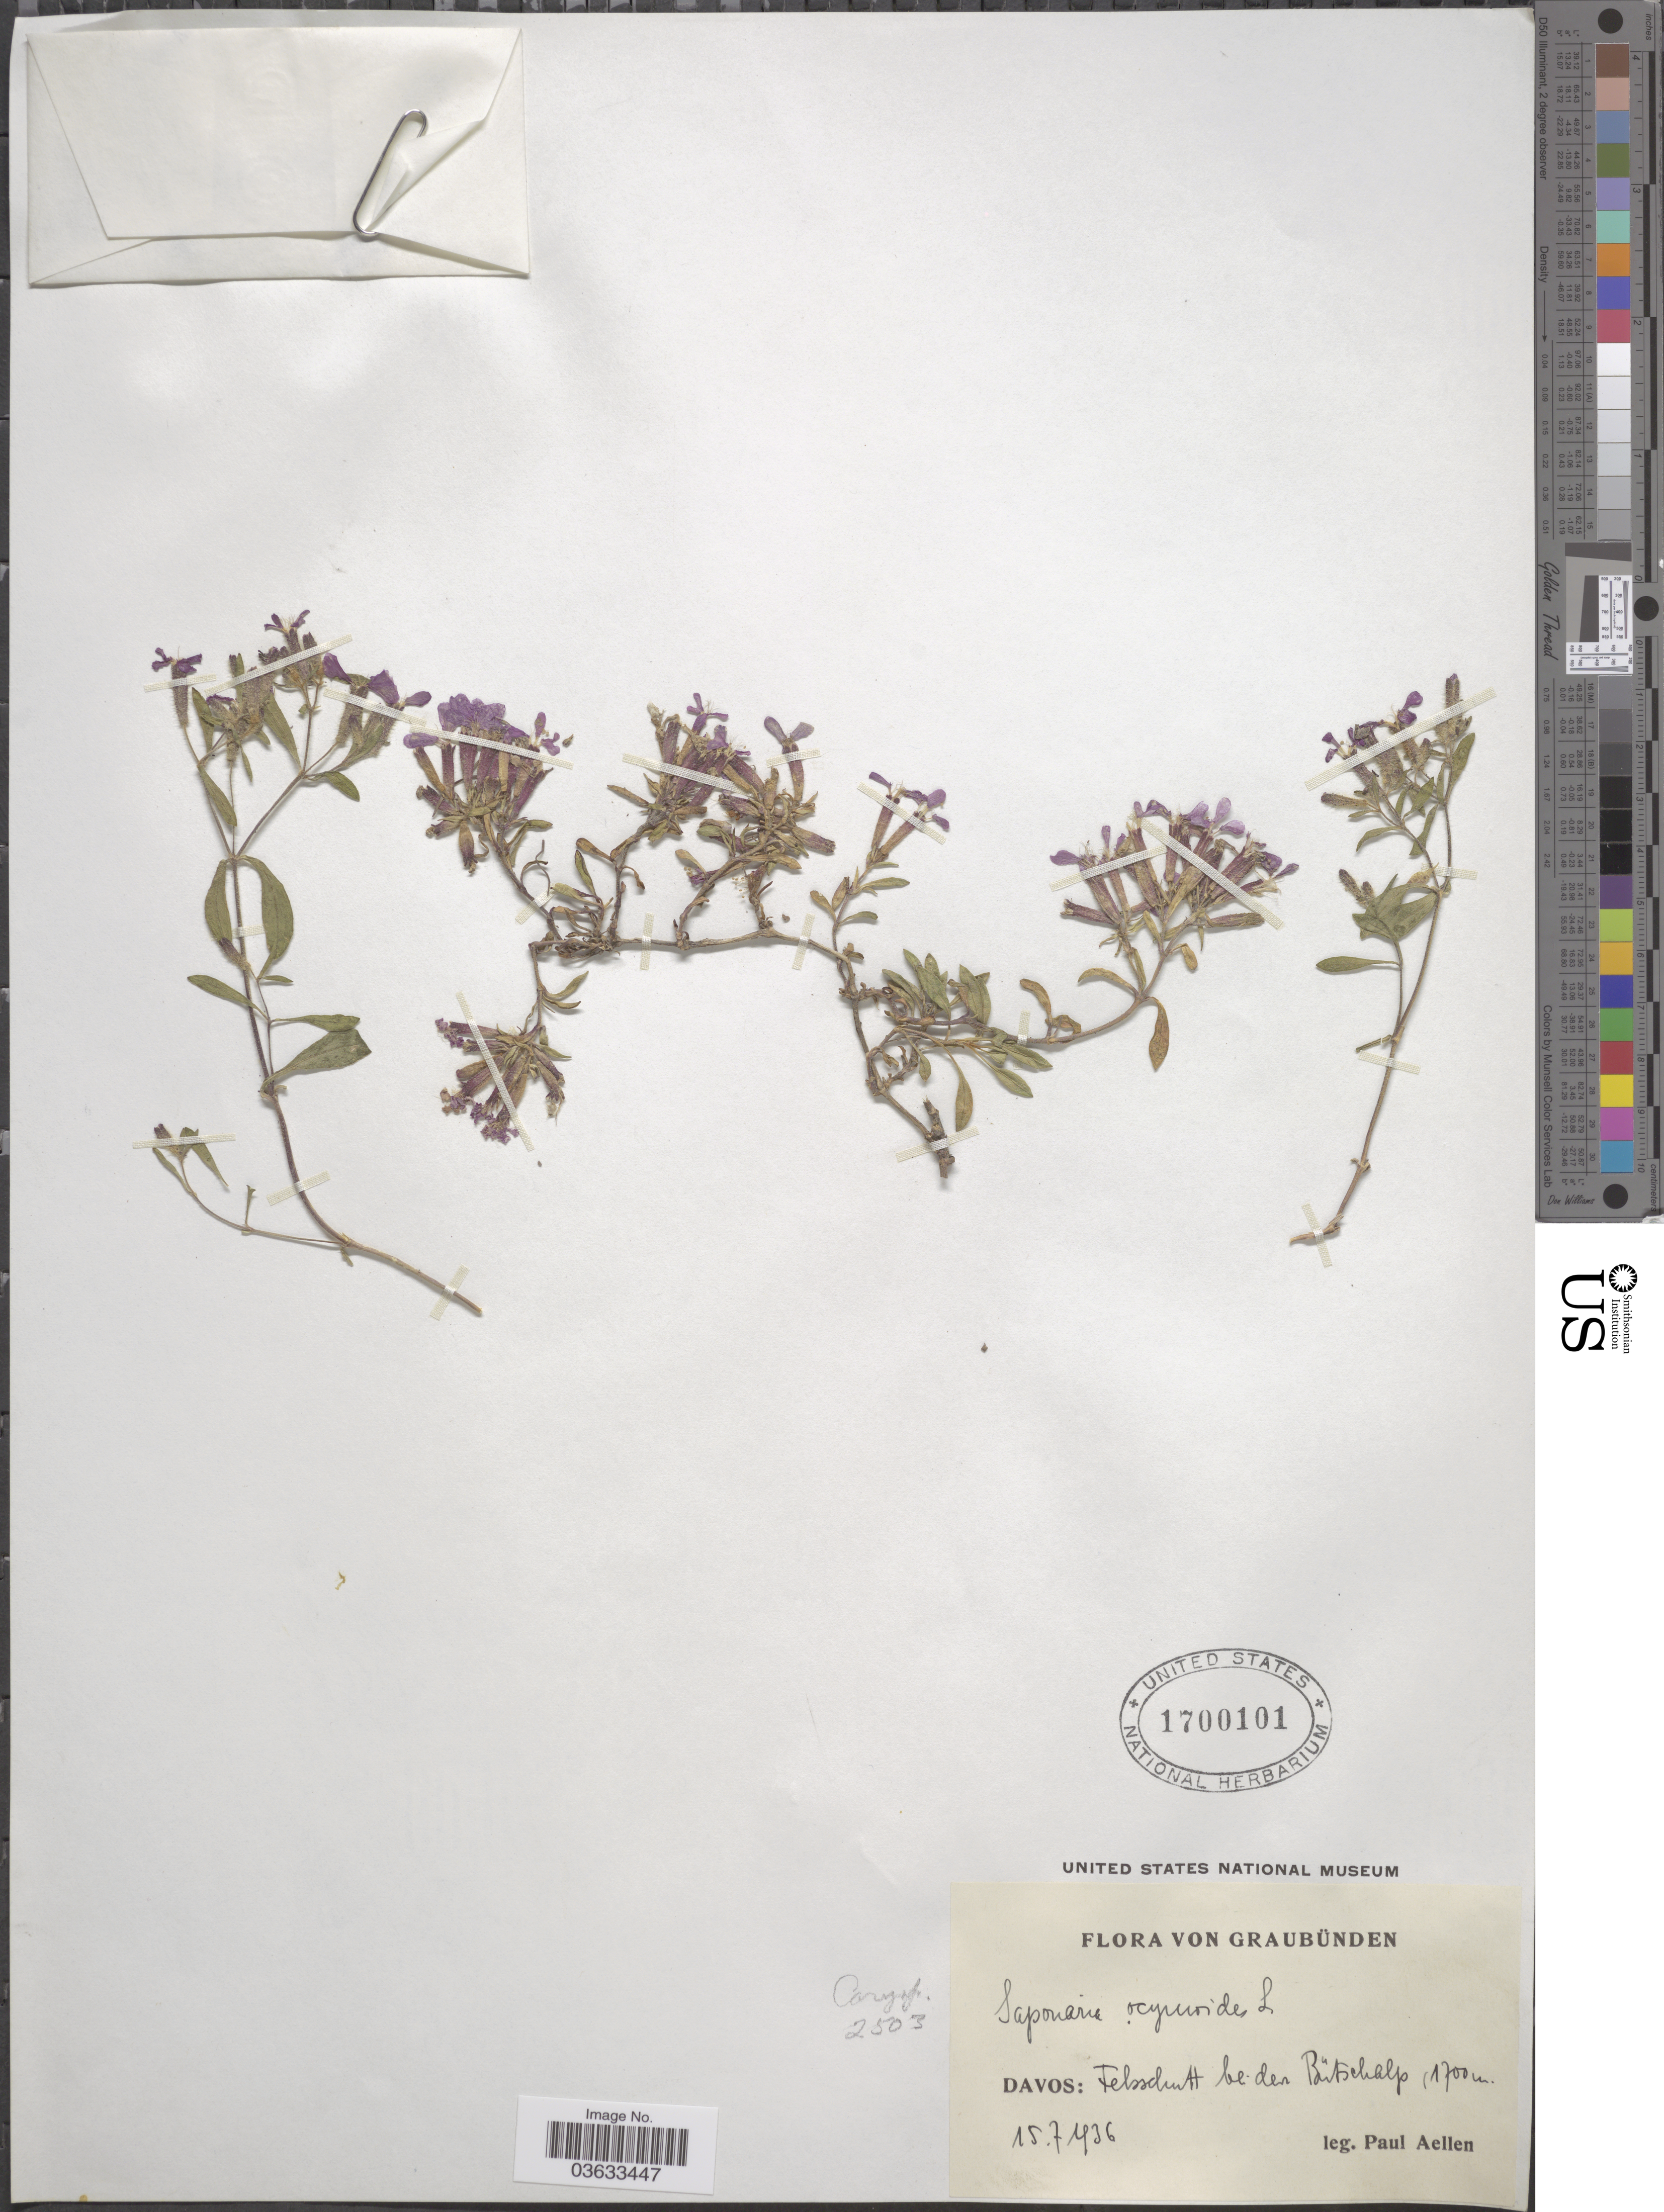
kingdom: Plantae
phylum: Tracheophyta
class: Magnoliopsida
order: Caryophyllales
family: Caryophyllaceae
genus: Saponaria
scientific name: Saponaria ocymoides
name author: L.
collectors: P. Aellen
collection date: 1936-07-15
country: Switzerland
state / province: Graubunden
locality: Davos: Felsschutt bei den Bütschalp.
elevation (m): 1700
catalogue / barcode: US 1700101